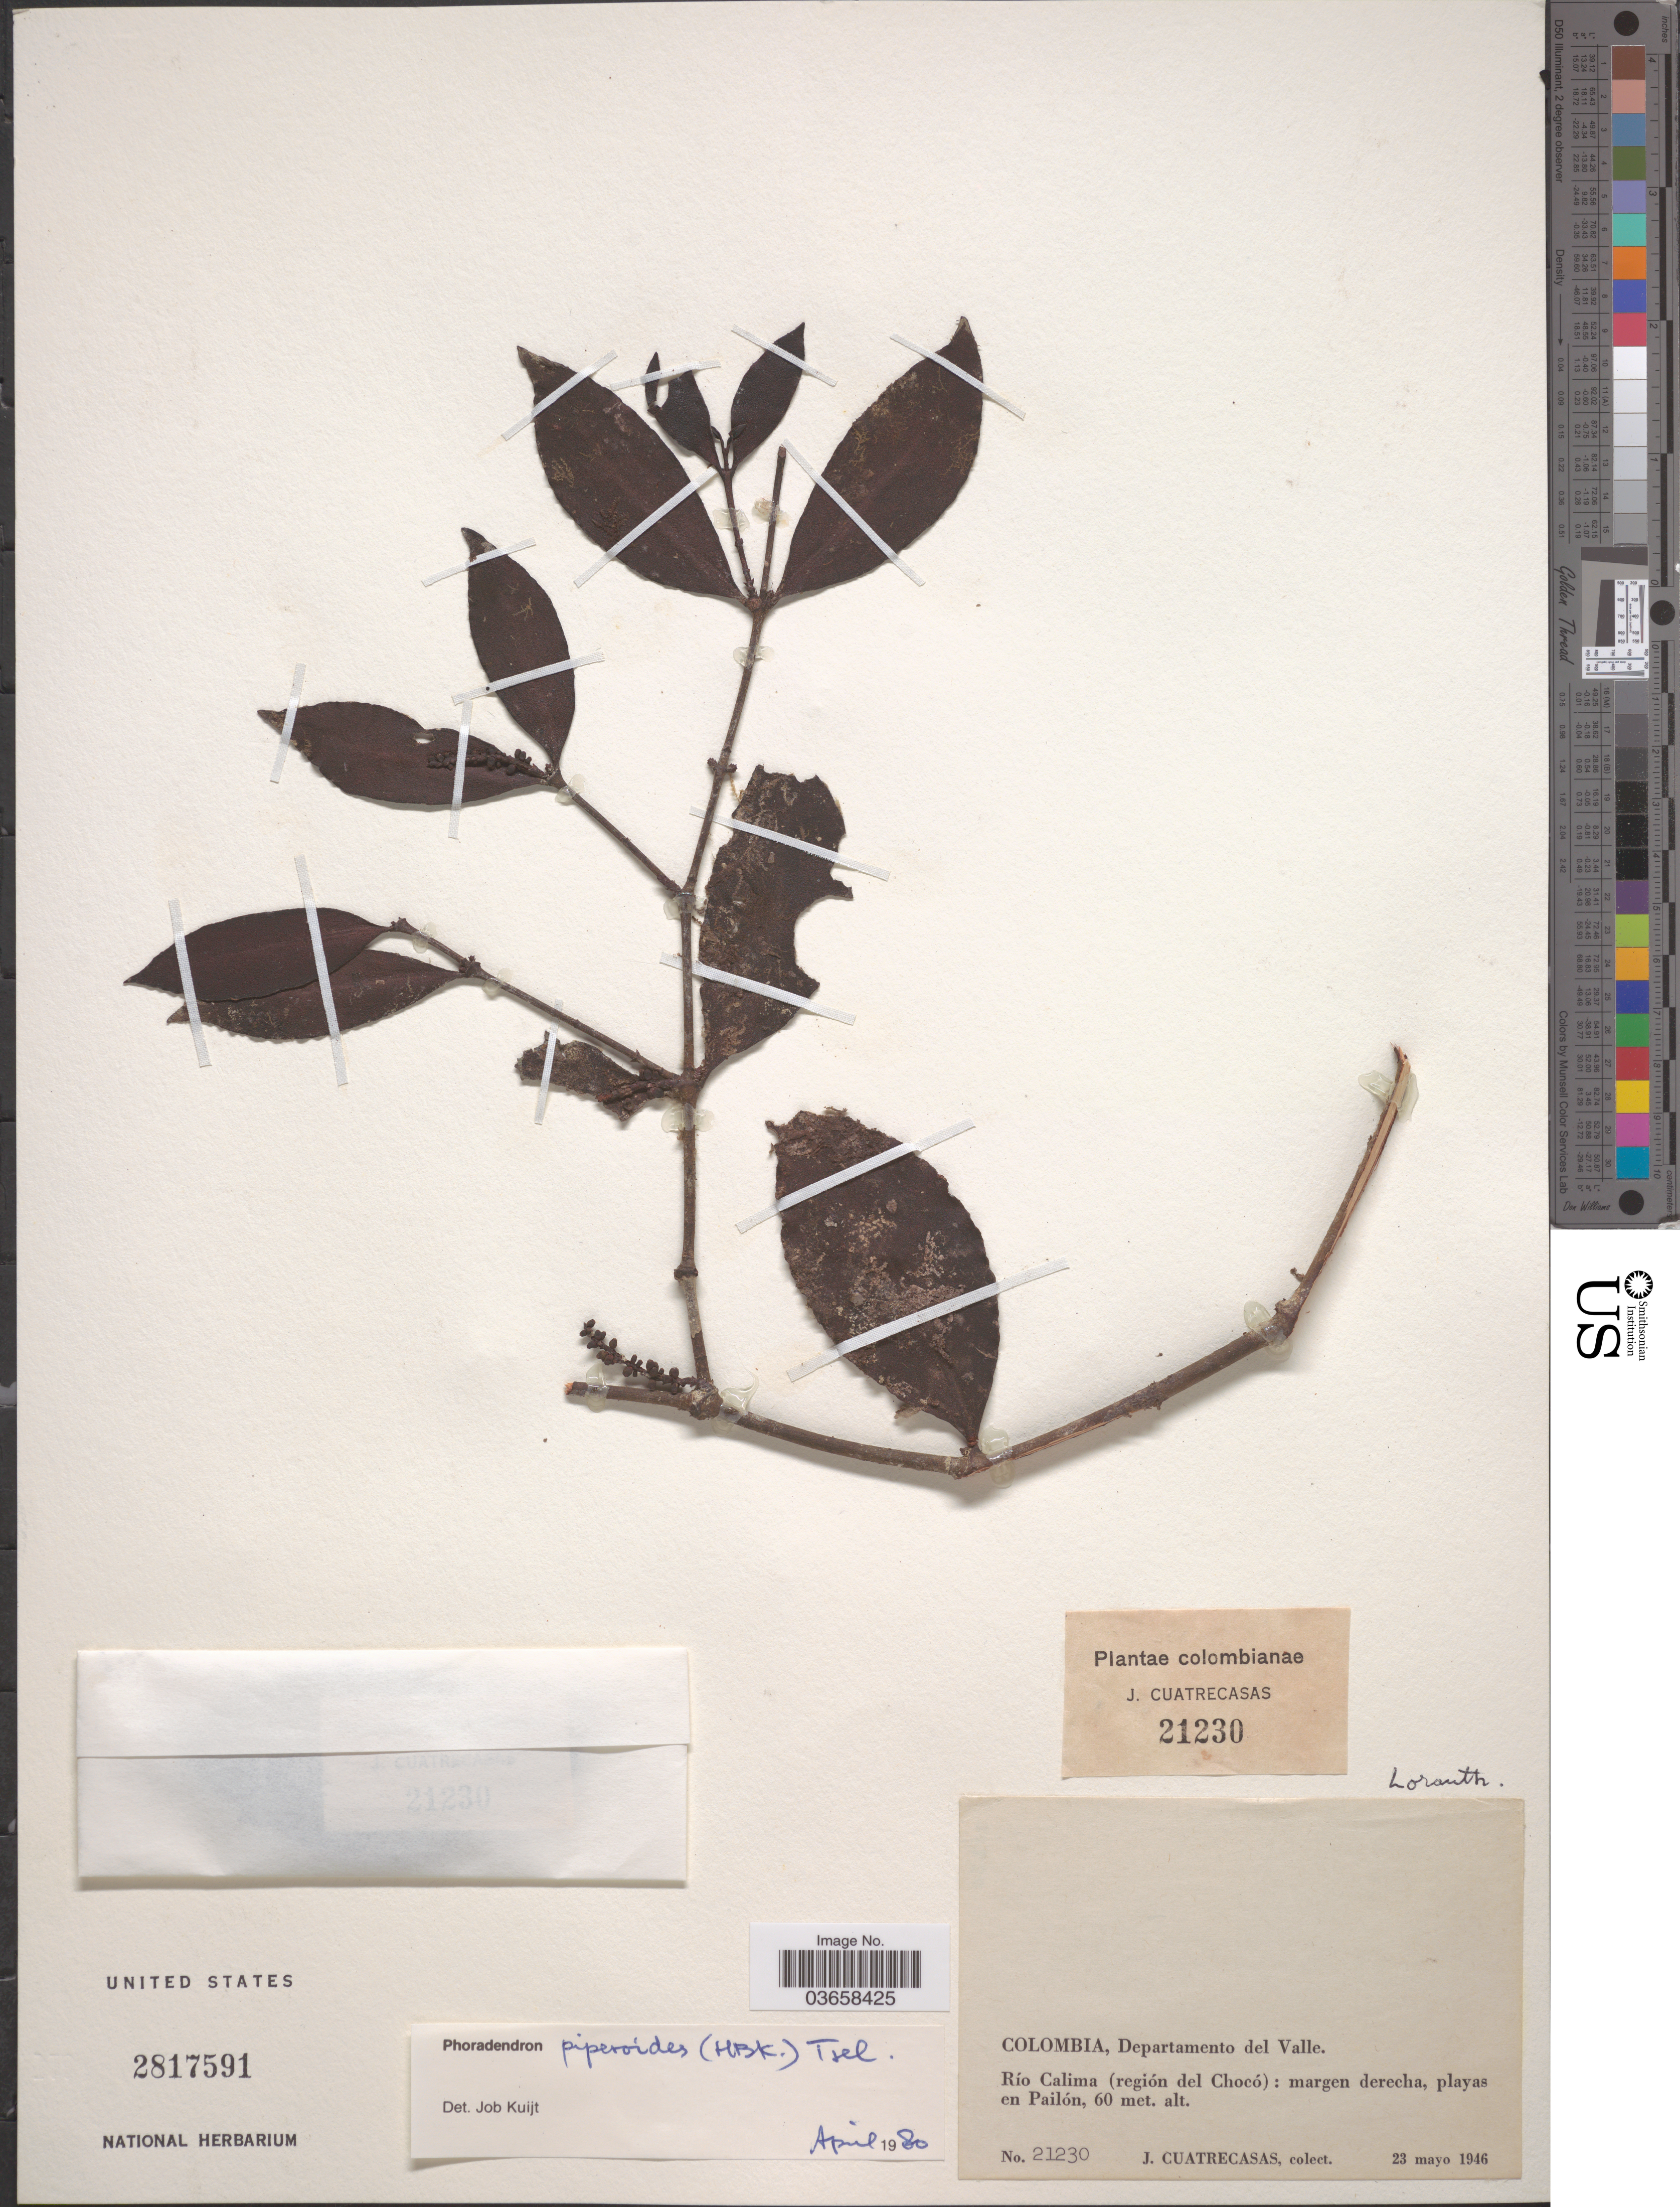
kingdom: Plantae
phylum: Tracheophyta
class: Magnoliopsida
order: Santalales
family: Viscaceae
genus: Phoradendron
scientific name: Phoradendron piperoides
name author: (Kunth) Trel.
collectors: J. Cuatrecasas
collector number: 21230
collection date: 1946-05-23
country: Colombia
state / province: Valle del Cauca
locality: Departamento del Valle. Río Calima (región del Chocó): margen derecha, playas en Pailón.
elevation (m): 60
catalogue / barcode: US 2817591